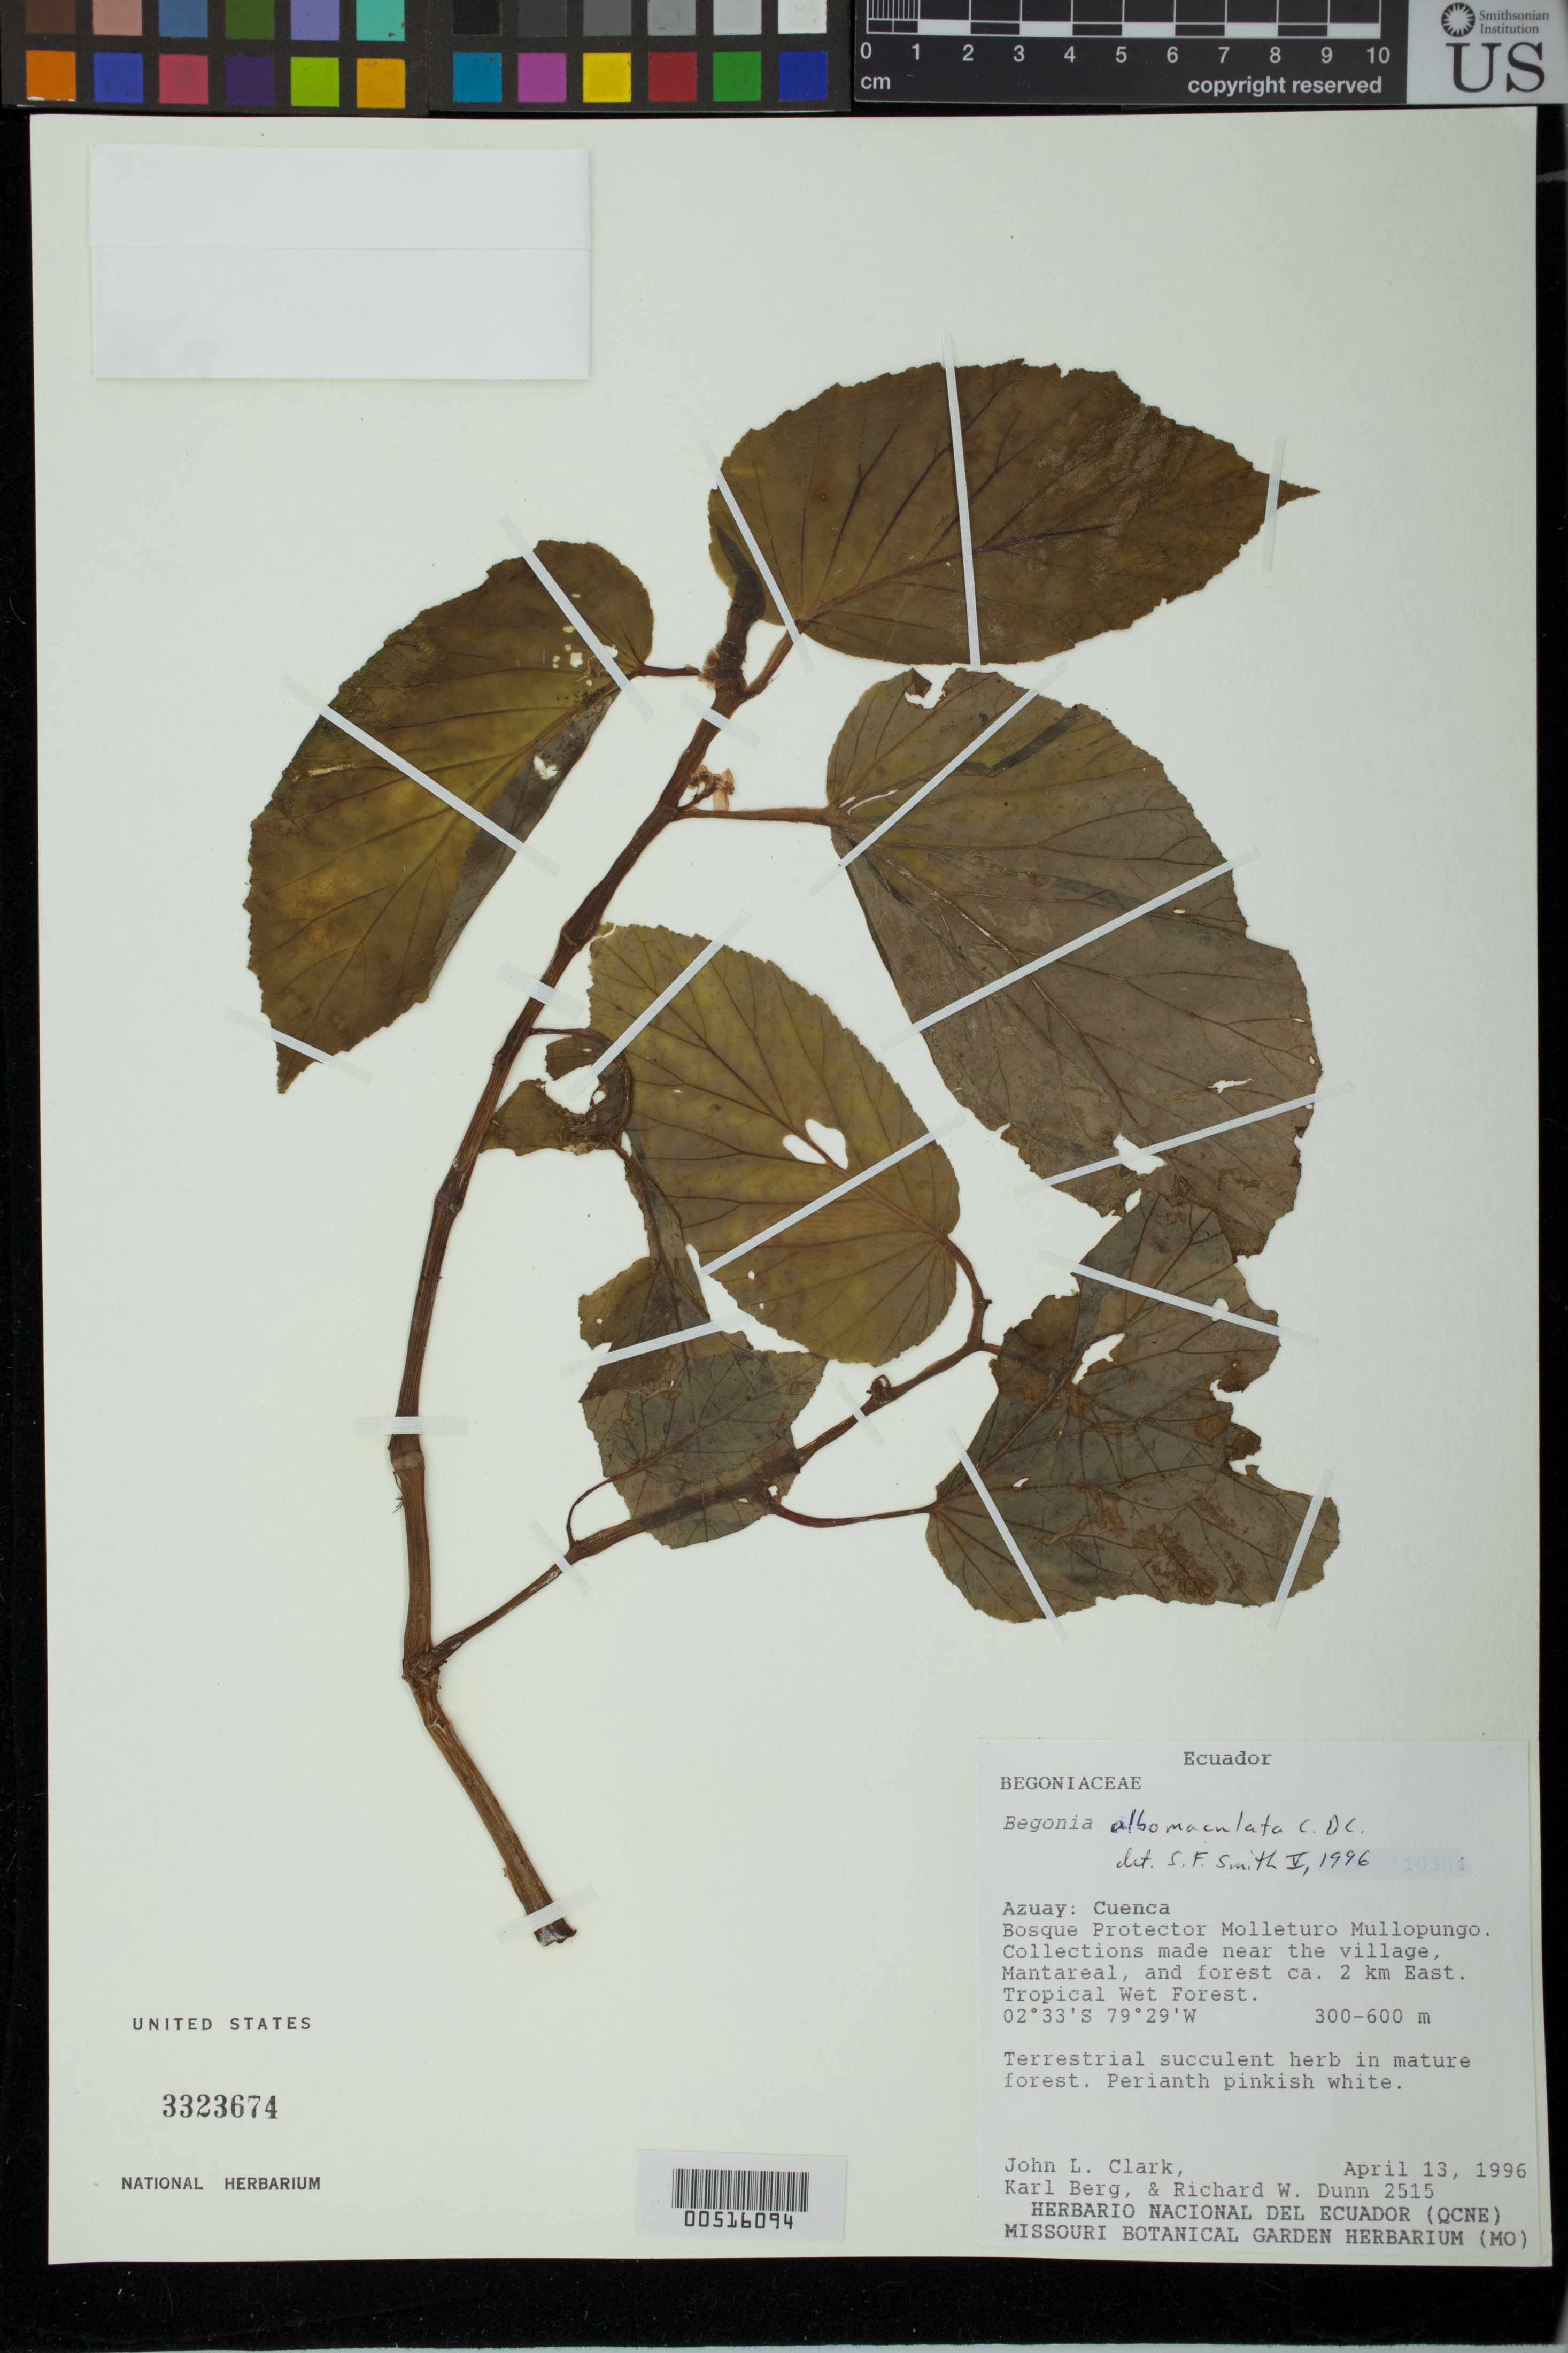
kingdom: Plantae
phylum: Tracheophyta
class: Magnoliopsida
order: Cucurbitales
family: Begoniaceae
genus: Begonia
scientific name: Begonia albomaculata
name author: C. DC.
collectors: J. L. Clark, K. Berg & R. Dunn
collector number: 2515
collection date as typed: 13 Apr 1996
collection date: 1996-04-13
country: Ecuador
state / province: Azuay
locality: Cuenca, Molleturo Mullopungo PReserve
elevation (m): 300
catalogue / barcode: US 3323674